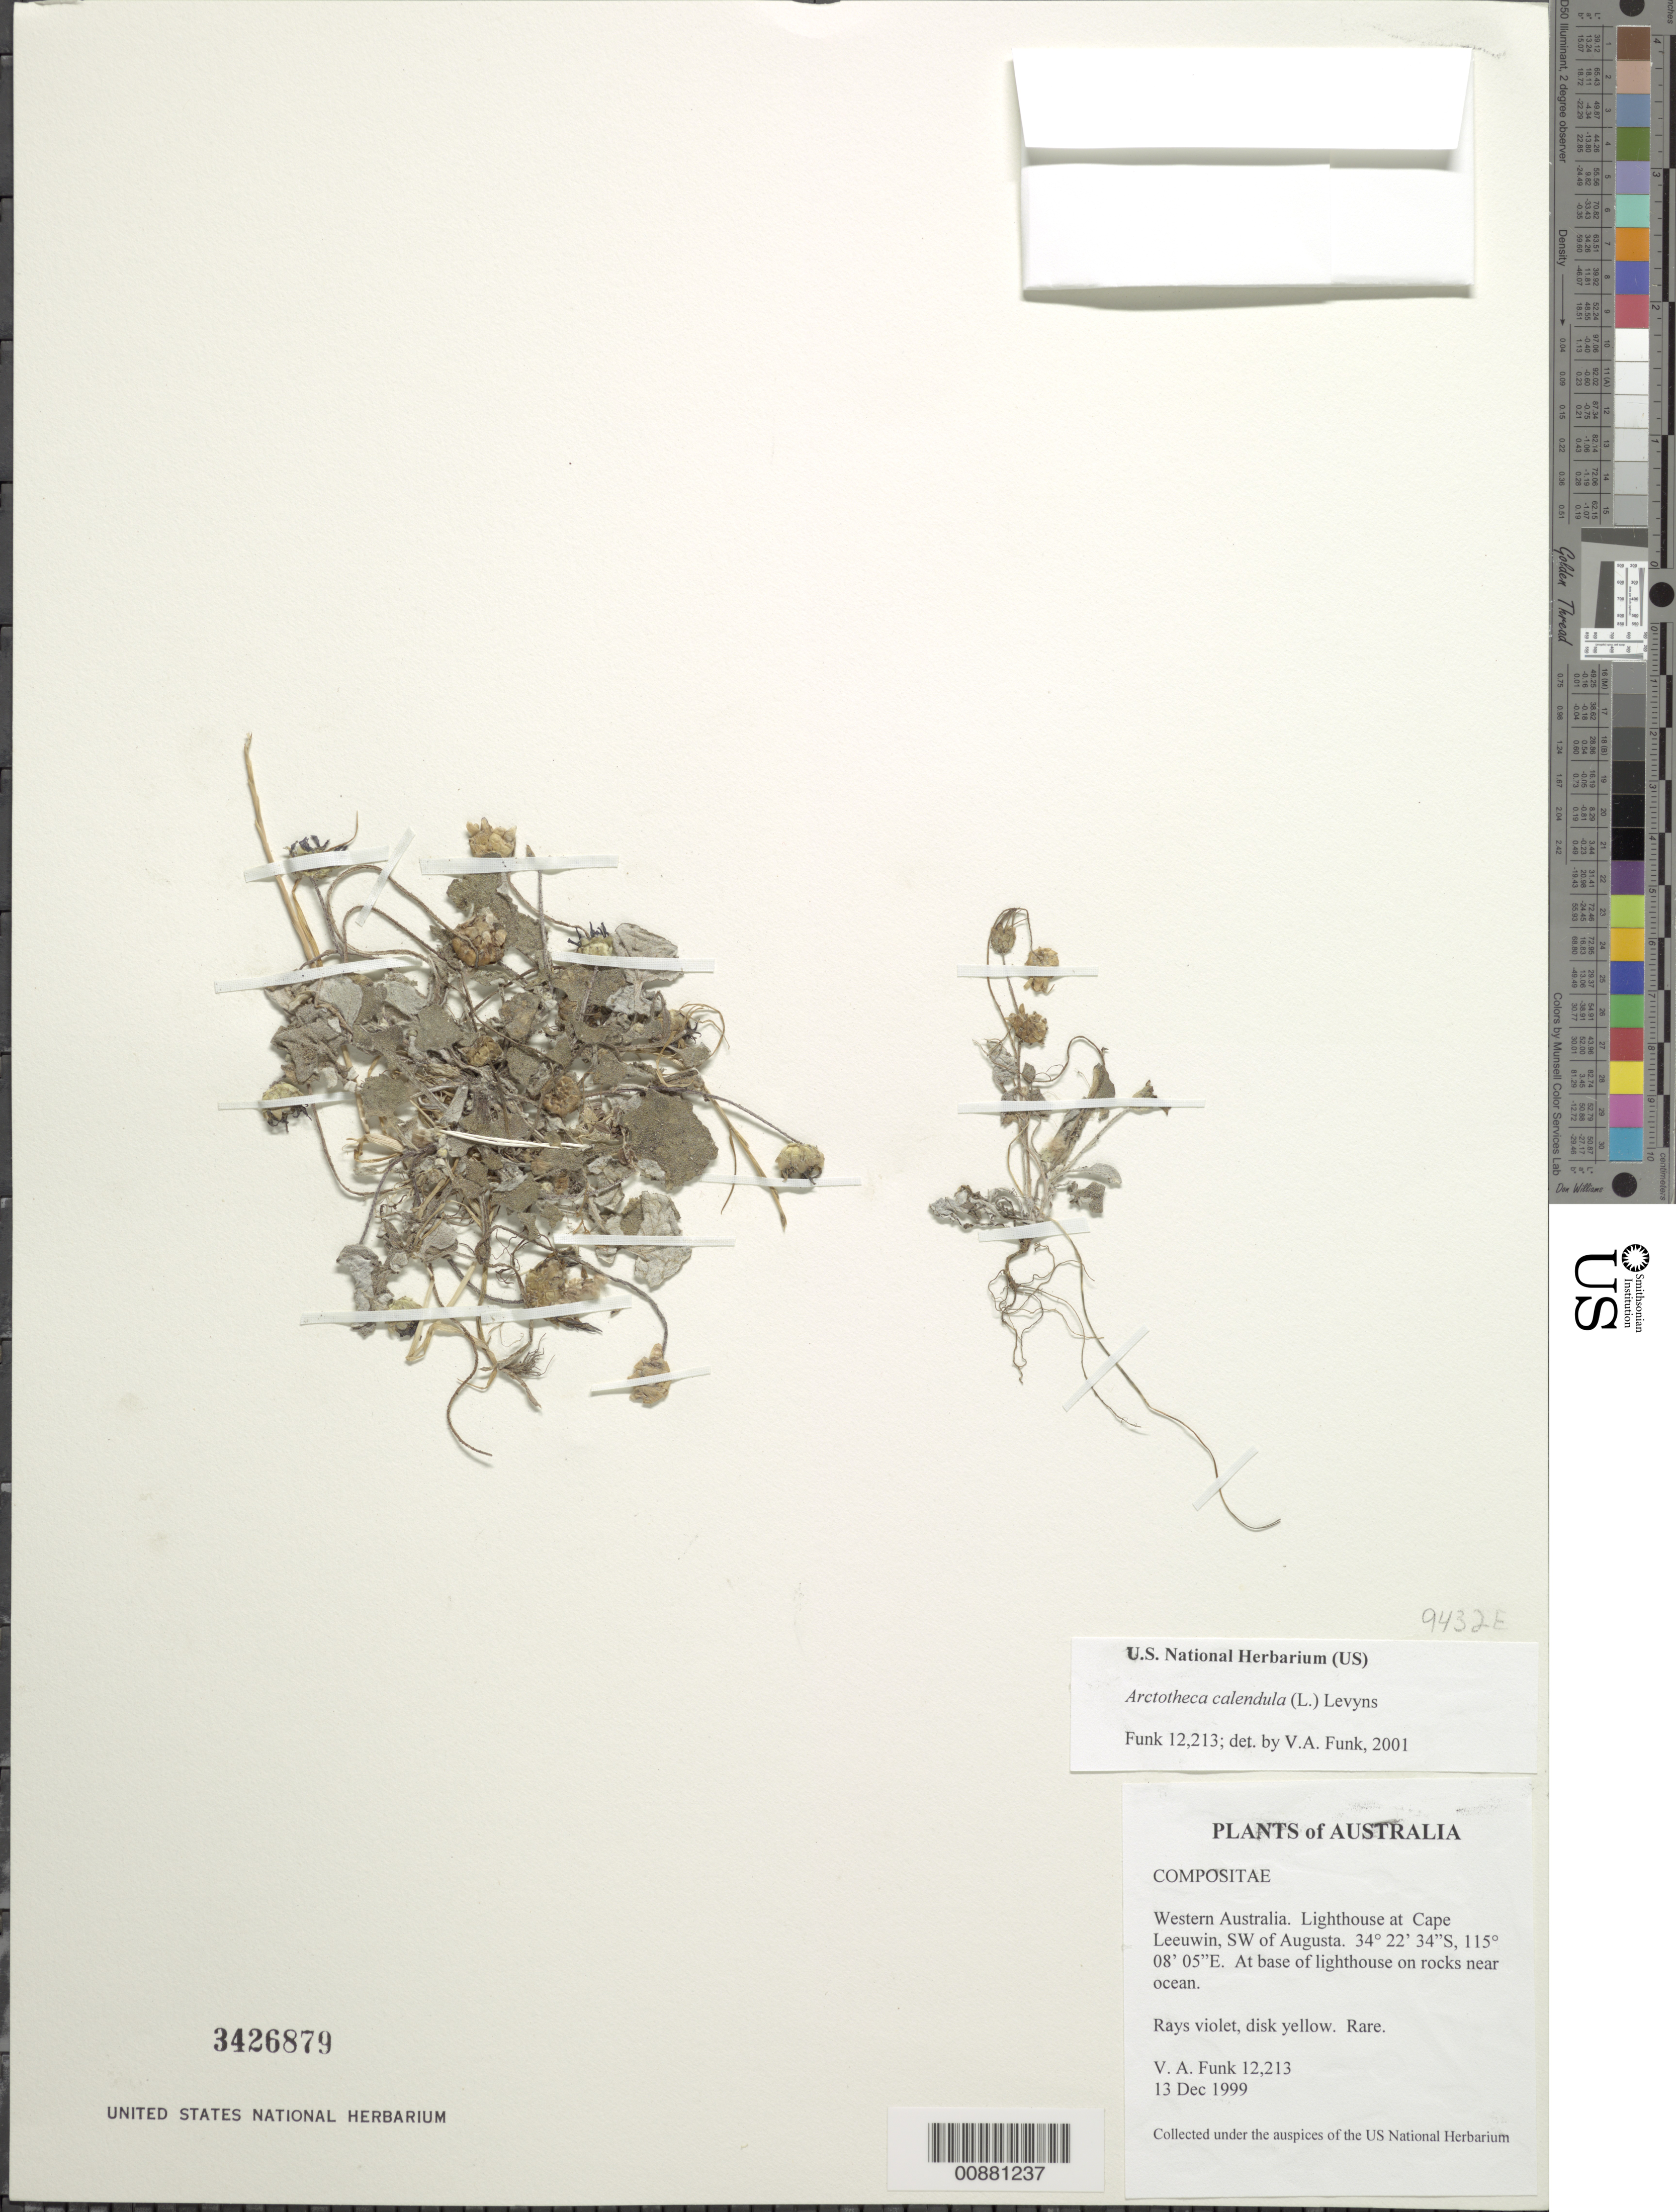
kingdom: Plantae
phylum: Tracheophyta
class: Magnoliopsida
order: Asterales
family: Asteraceae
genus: Arctotheca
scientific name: Arctotheca calendula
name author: (L.) Levyns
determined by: Funk, Vicki A., (BOT), Smithsonian Institution - National Museum of Natural History (UNITED STATES)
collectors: V. Funk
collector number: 12213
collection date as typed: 13 December 1999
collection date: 1999-12-13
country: Australia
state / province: Western Australia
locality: Cape Leeuwin lighthouse, SW of Augusta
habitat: Base of lighthouse on rocks near ocean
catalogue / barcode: US 3426879